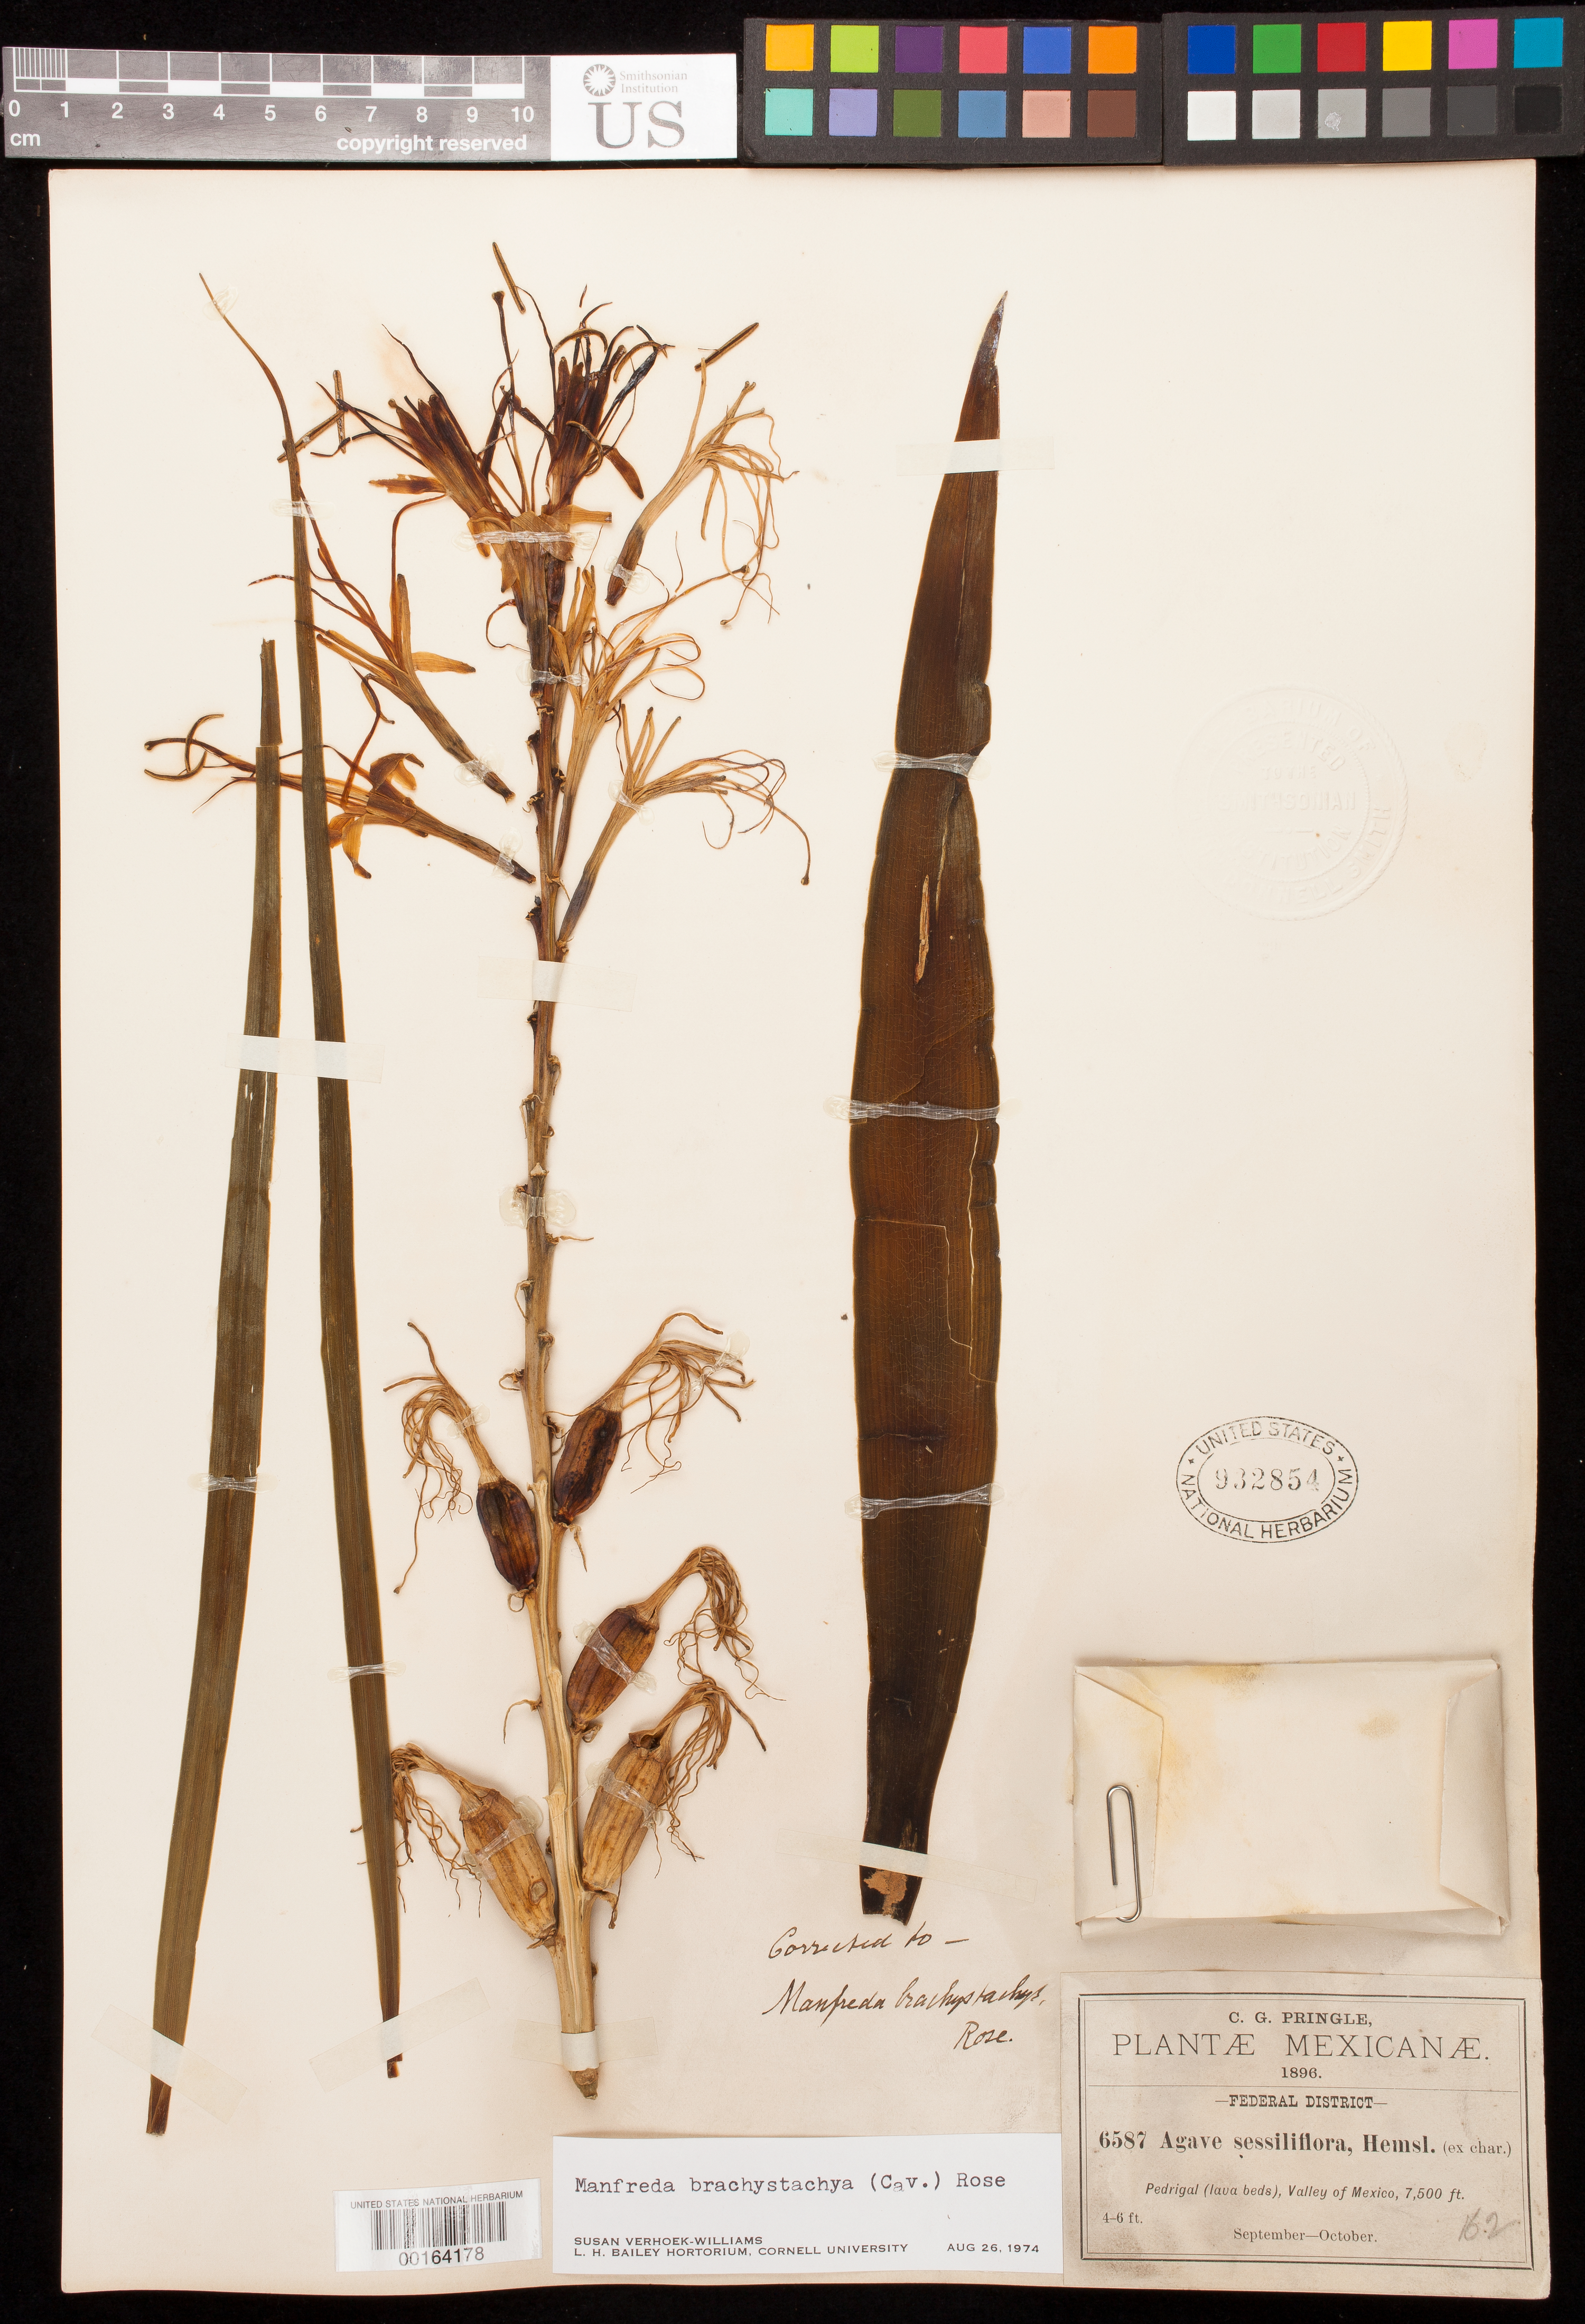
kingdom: Plantae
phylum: Tracheophyta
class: Liliopsida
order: Asparagales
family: Asparagaceae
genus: Manfreda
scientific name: Manfreda brachystachys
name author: (Cav.) Rose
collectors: C. G. Pringle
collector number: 6587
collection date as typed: Sep 1896 to -- Oct 1896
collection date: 1896-09/1896-10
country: Mexico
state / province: Distrito Federal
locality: Pedrigal, Valley of Mexico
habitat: Lava beds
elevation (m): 2286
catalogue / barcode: US 932854